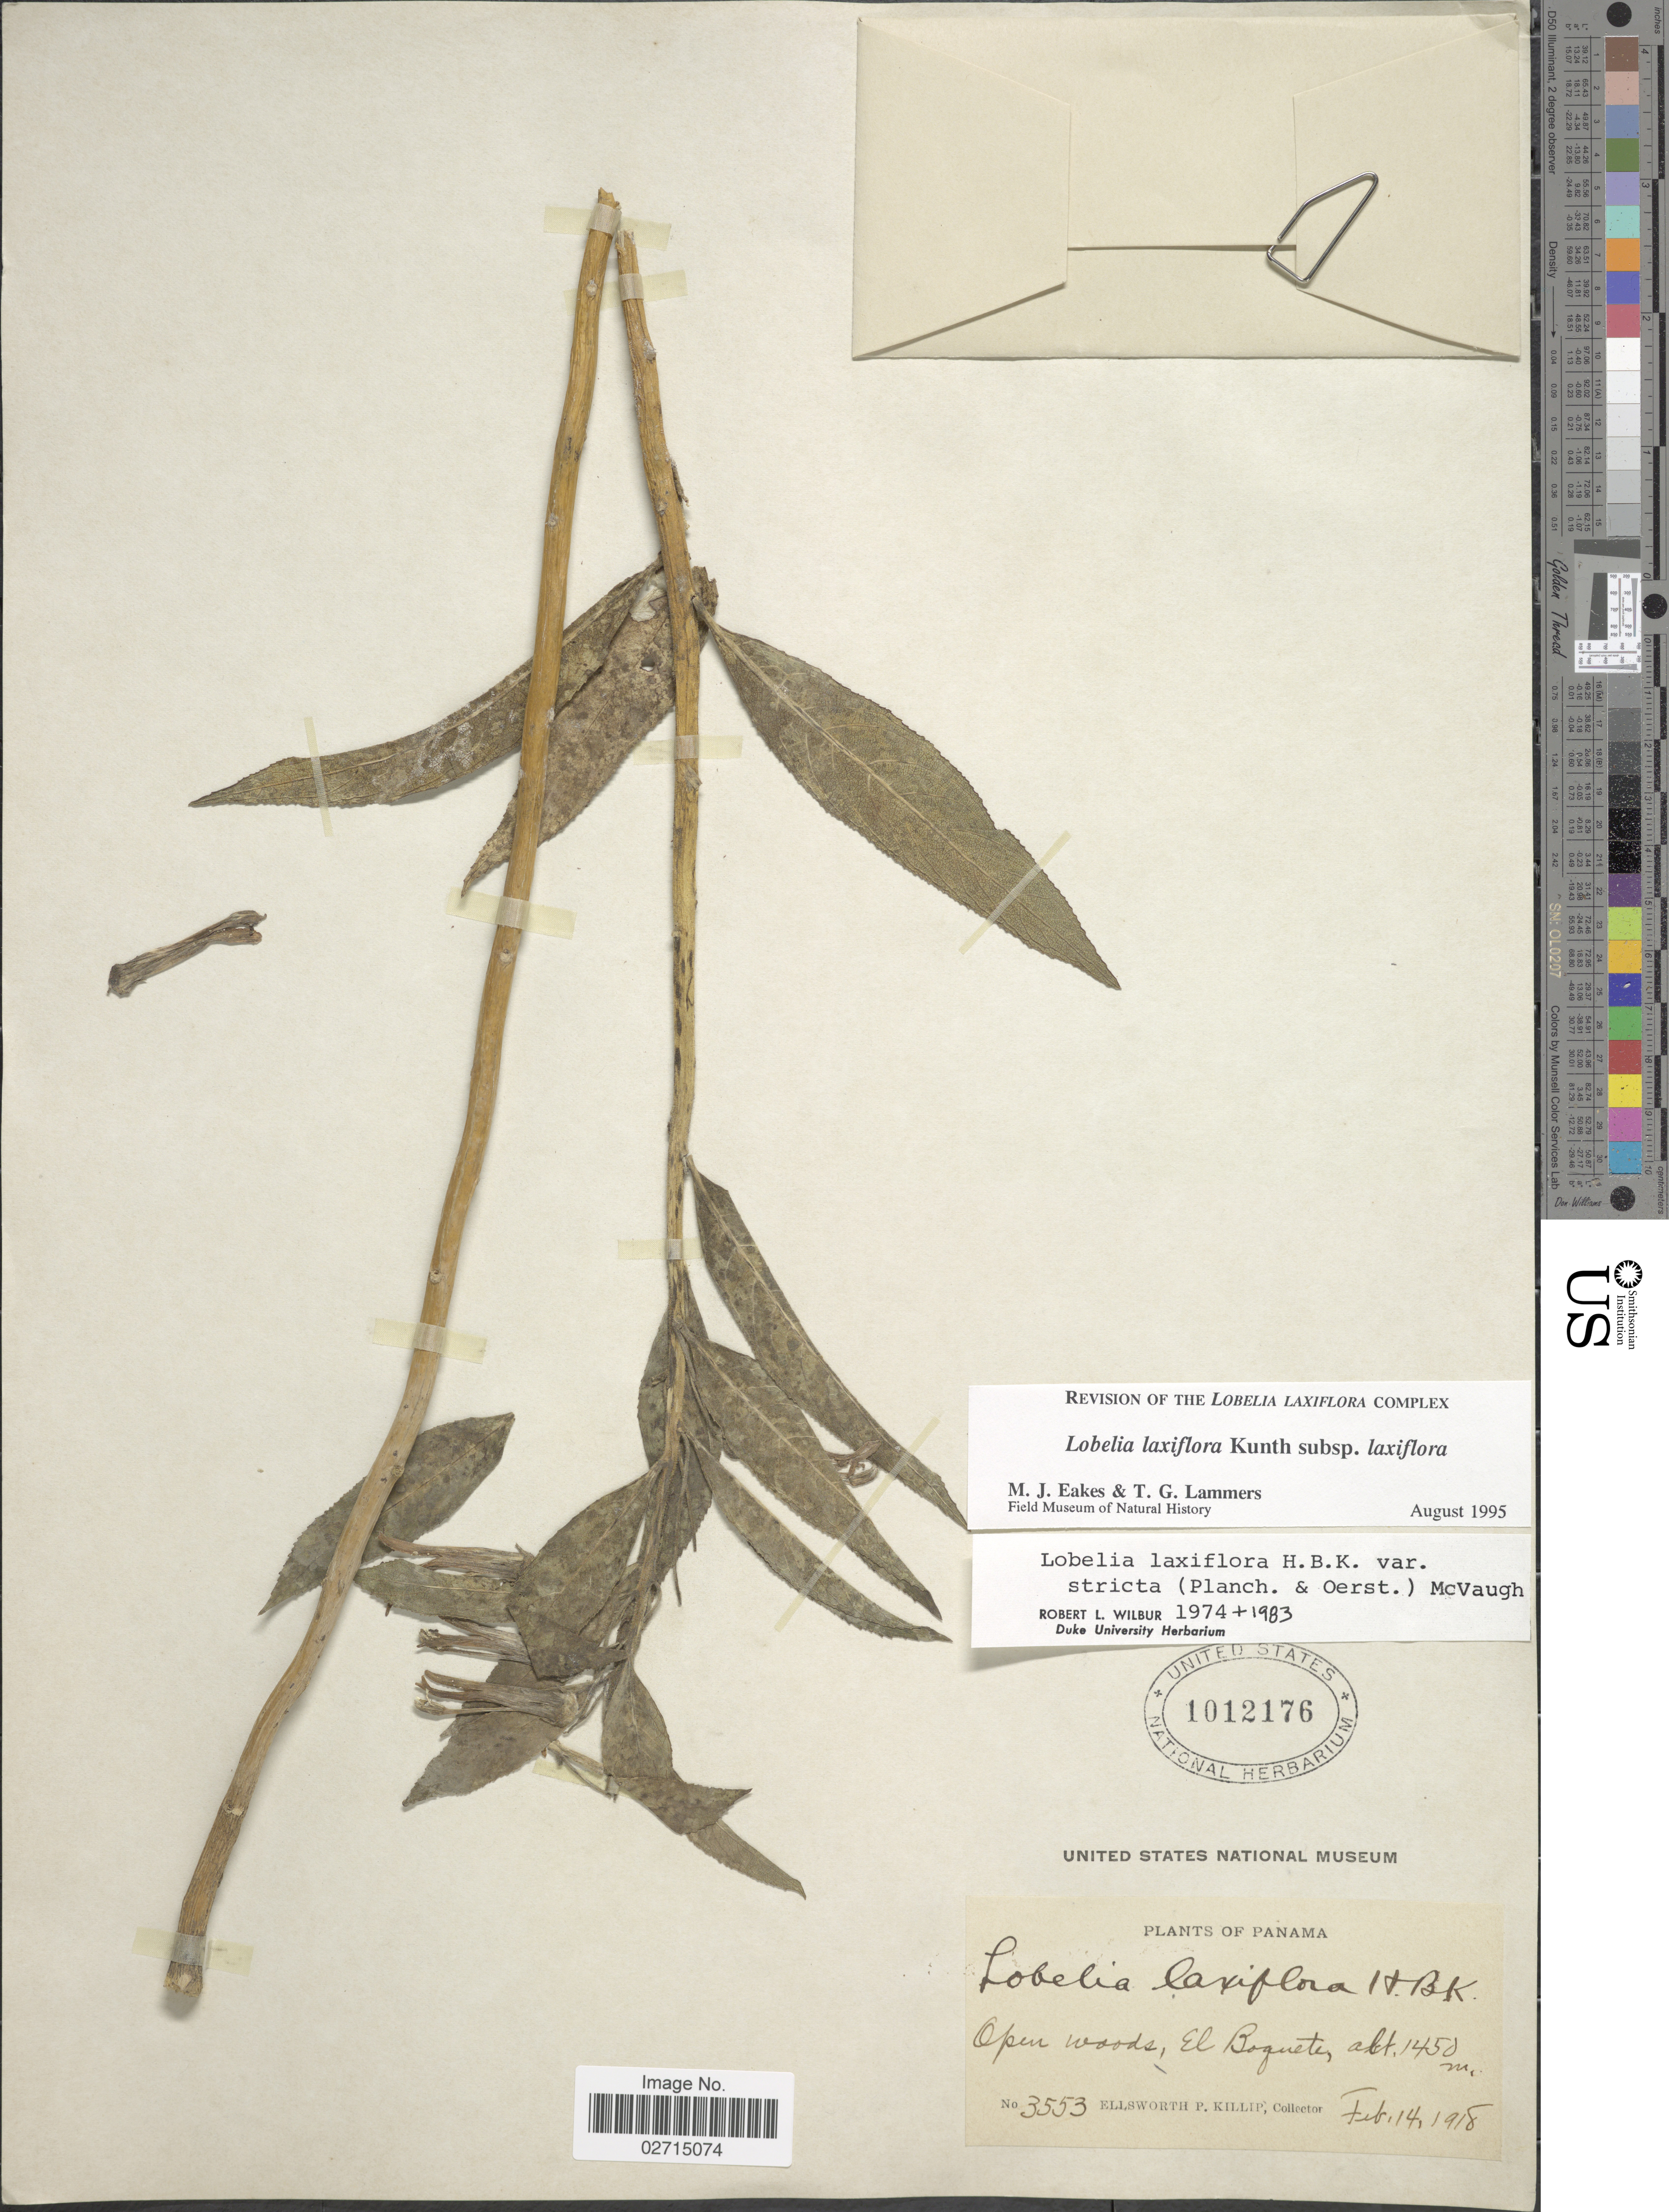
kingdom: Plantae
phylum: Tracheophyta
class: Magnoliopsida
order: Asterales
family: Campanulaceae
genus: Lobelia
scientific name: Lobelia laxiflora subsp. laxiflora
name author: Kunth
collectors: E. P. Killip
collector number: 3553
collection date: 1918-02-14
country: Panama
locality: Open woods, El Boquete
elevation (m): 1450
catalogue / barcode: US 1012176